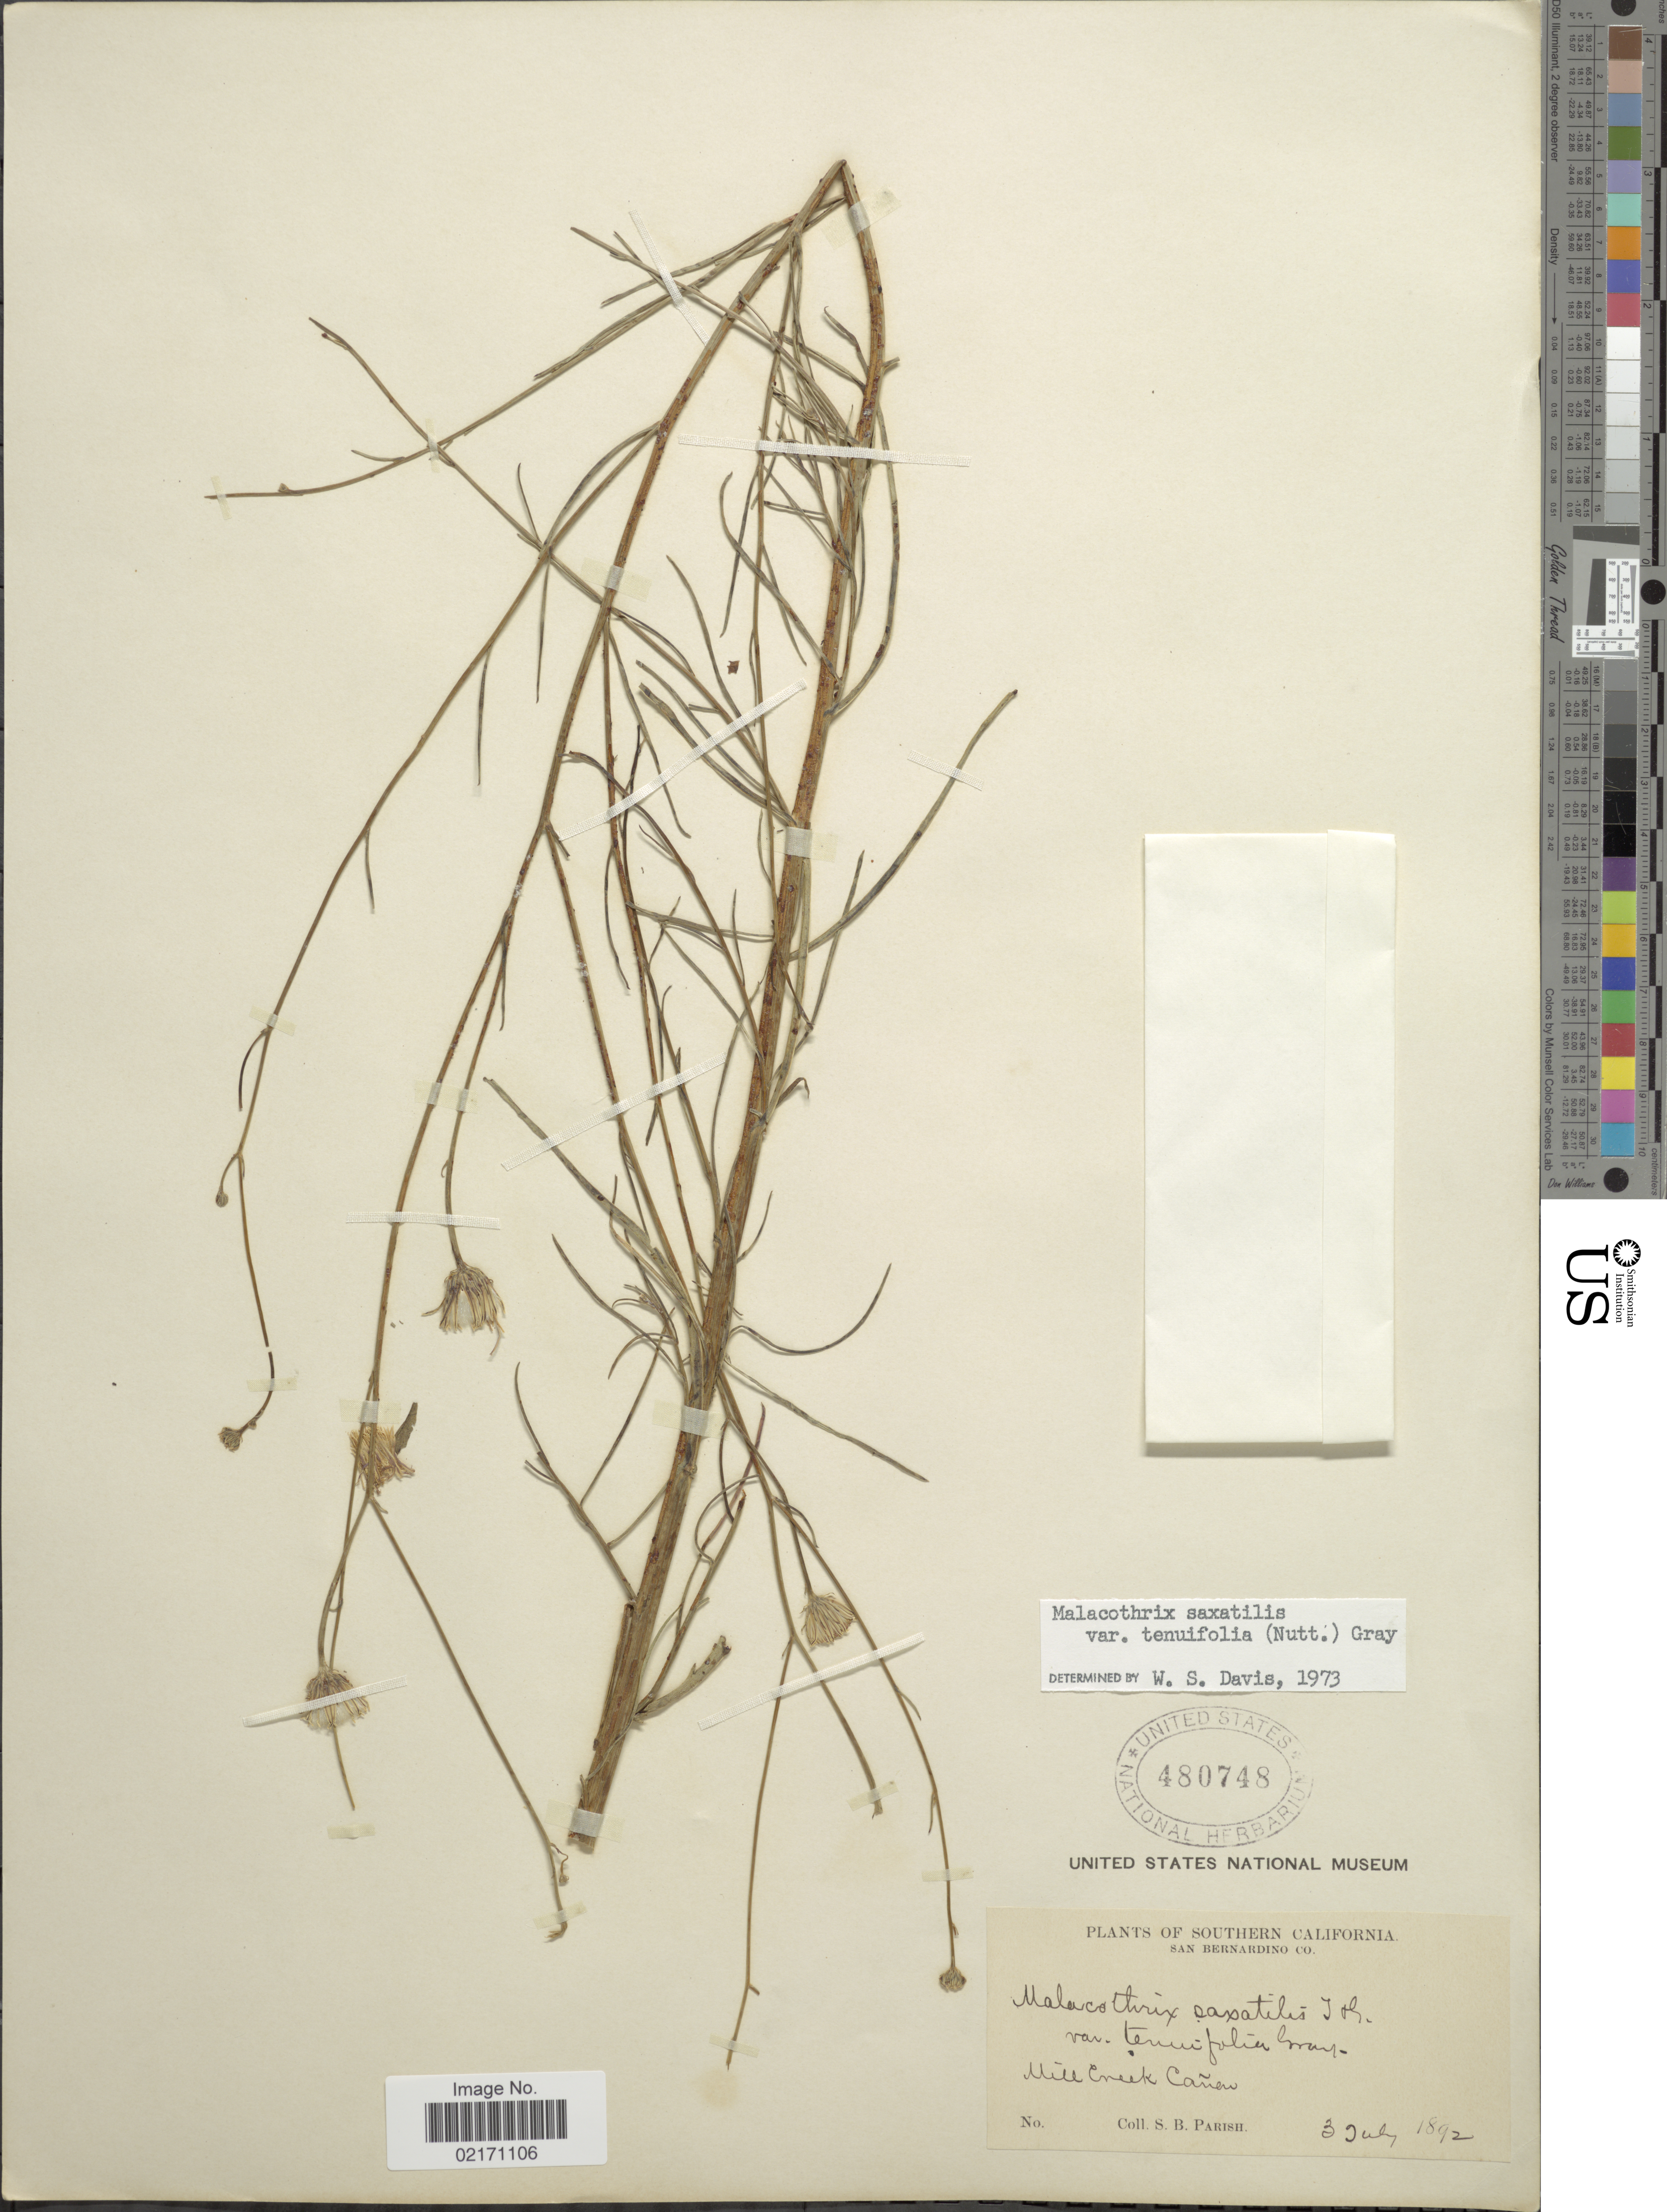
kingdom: Plantae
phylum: Tracheophyta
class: Magnoliopsida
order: Asterales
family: Asteraceae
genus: Malacothrix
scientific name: Malacothrix saxatilis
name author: Torr. & A. Gray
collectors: S. B. Parish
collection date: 1892-07-03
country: United States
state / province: California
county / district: San Bernardino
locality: Southern California, San Bernardino Co., Mill Creek Canon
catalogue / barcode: US 480748